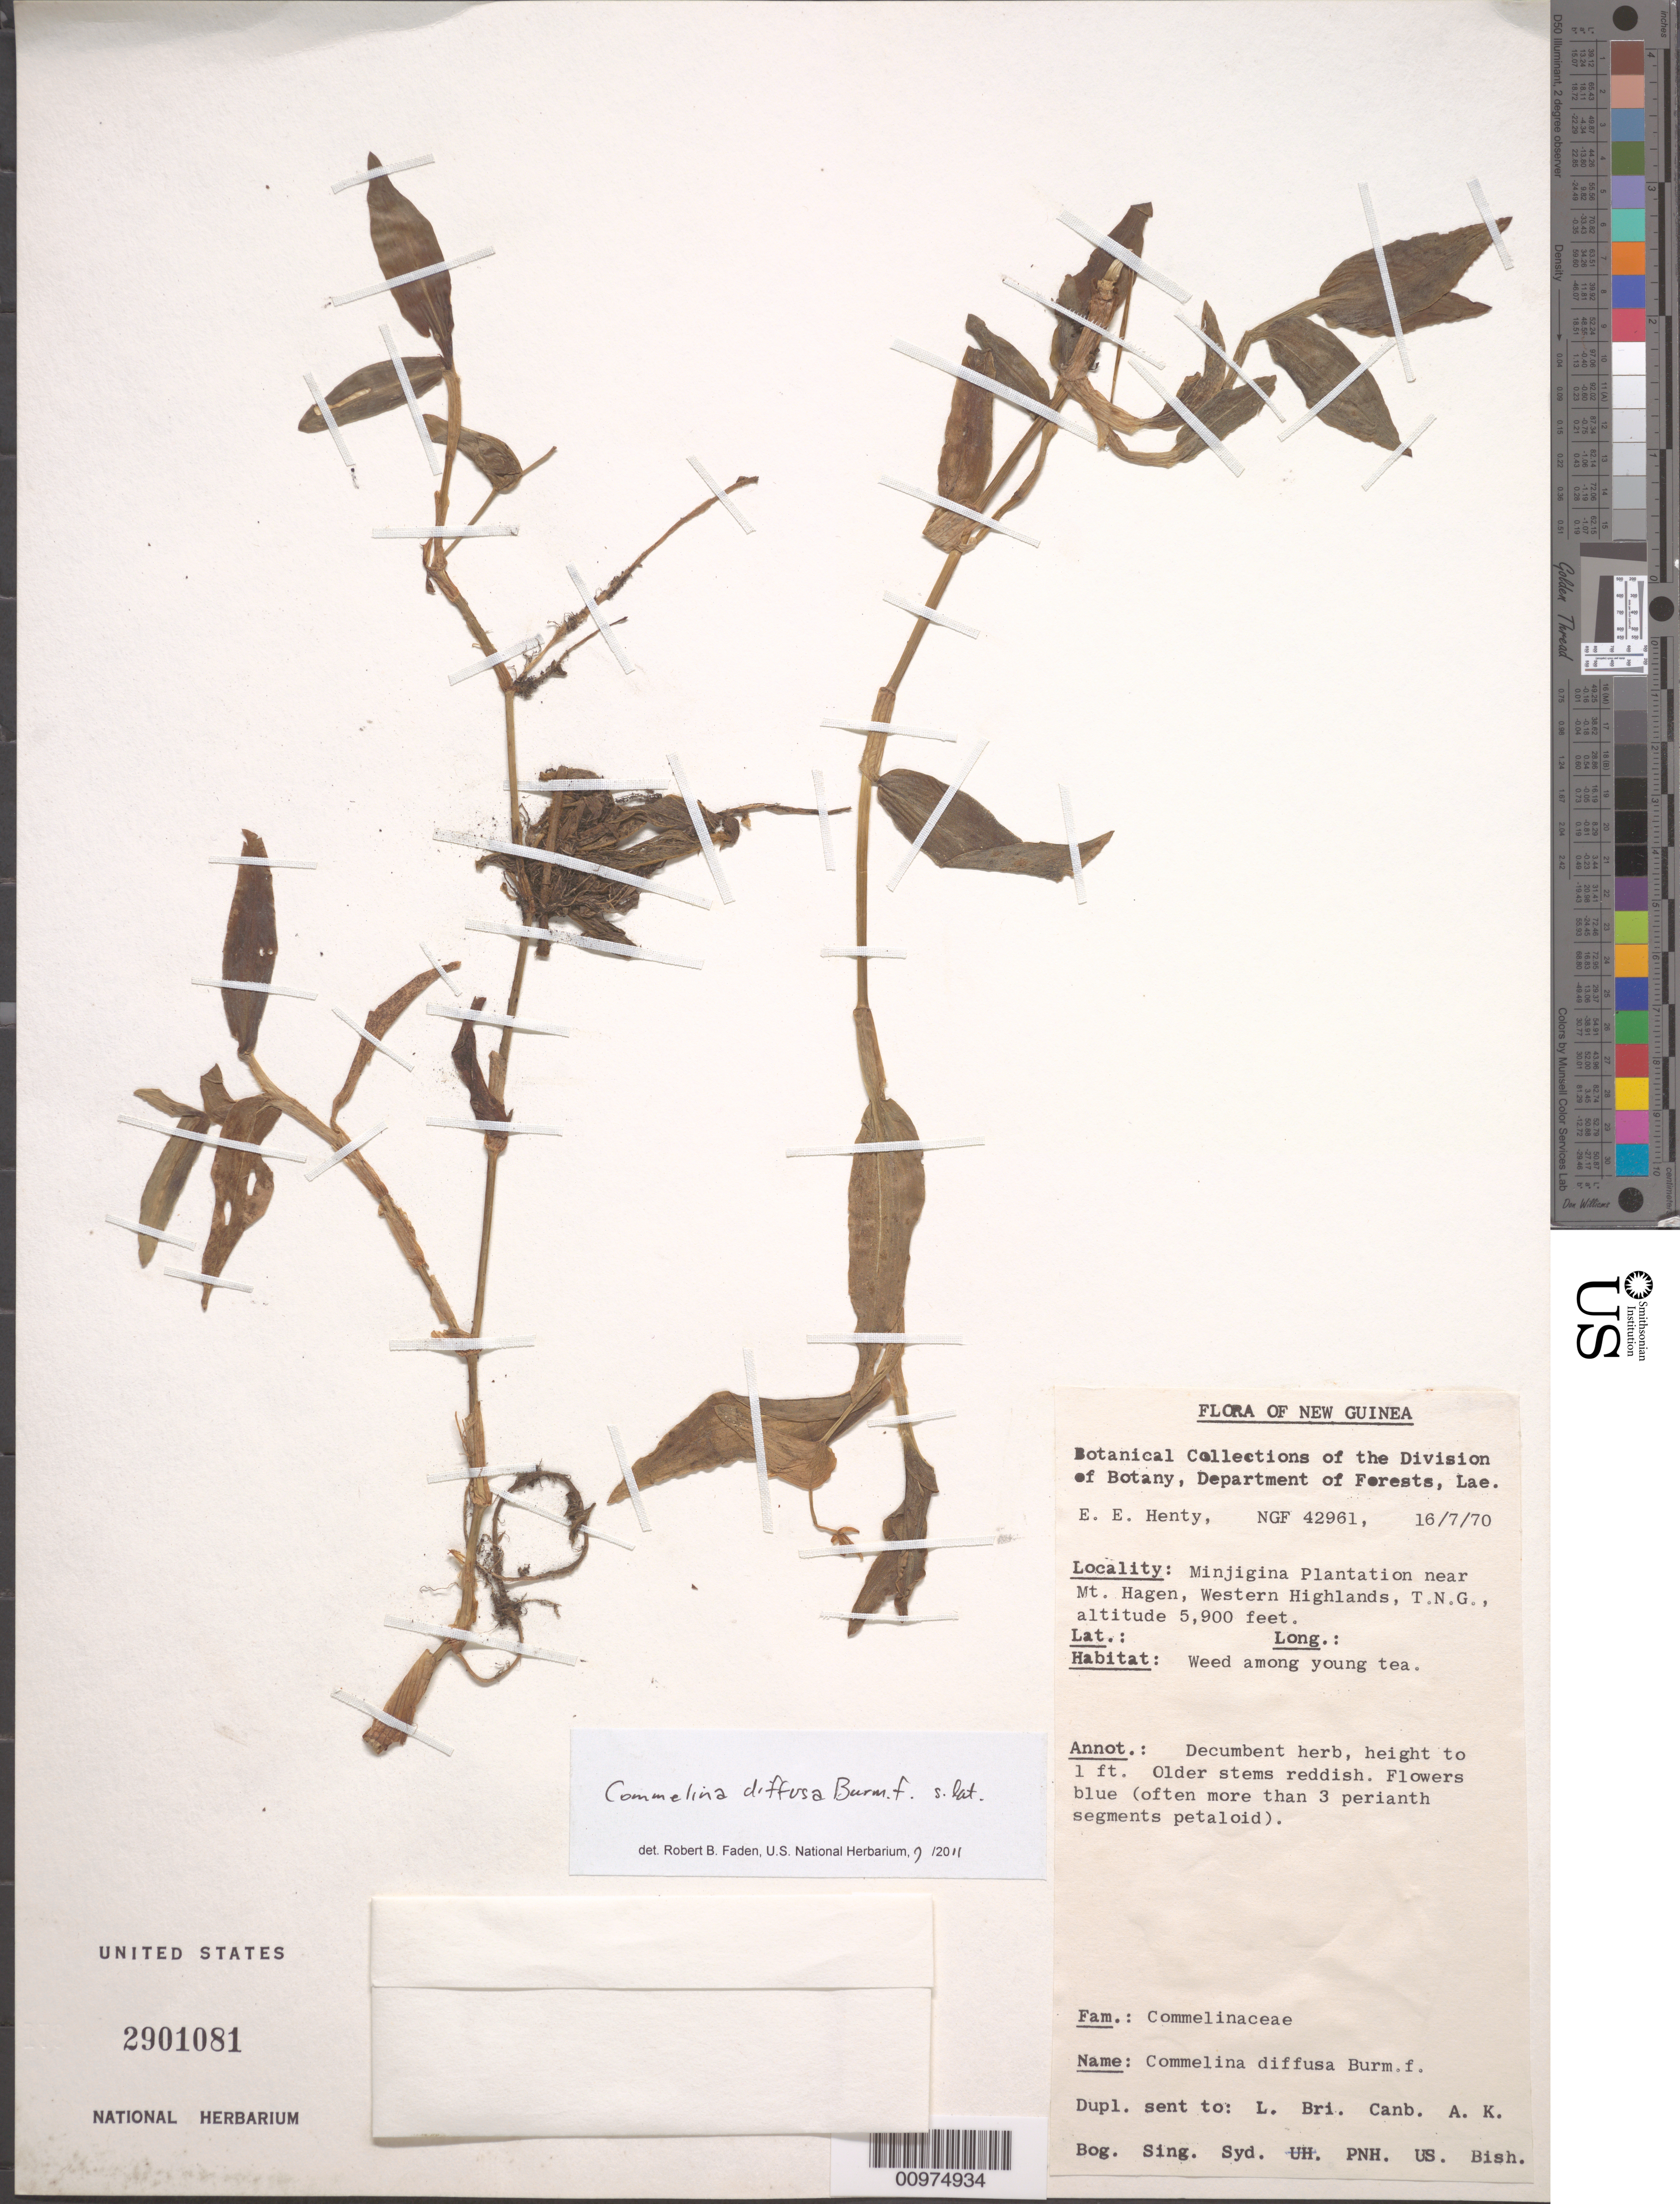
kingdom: Plantae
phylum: Tracheophyta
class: Liliopsida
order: Commelinales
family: Commelinaceae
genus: Commelina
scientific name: Commelina diffusa Burm. f., s. lat.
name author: Burm. f.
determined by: Faden, Robert B., (US), Smithsonian Institution - National Museum of Natural History (UNITED STATES)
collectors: E. Henty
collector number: NGF 42961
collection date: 1970-07-16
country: Papua New Guinea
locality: Minjigina Plantation near Mt. Hagen, Western Highlands, T.N.G.,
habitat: Weed among young tea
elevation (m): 1798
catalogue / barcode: US 2901081